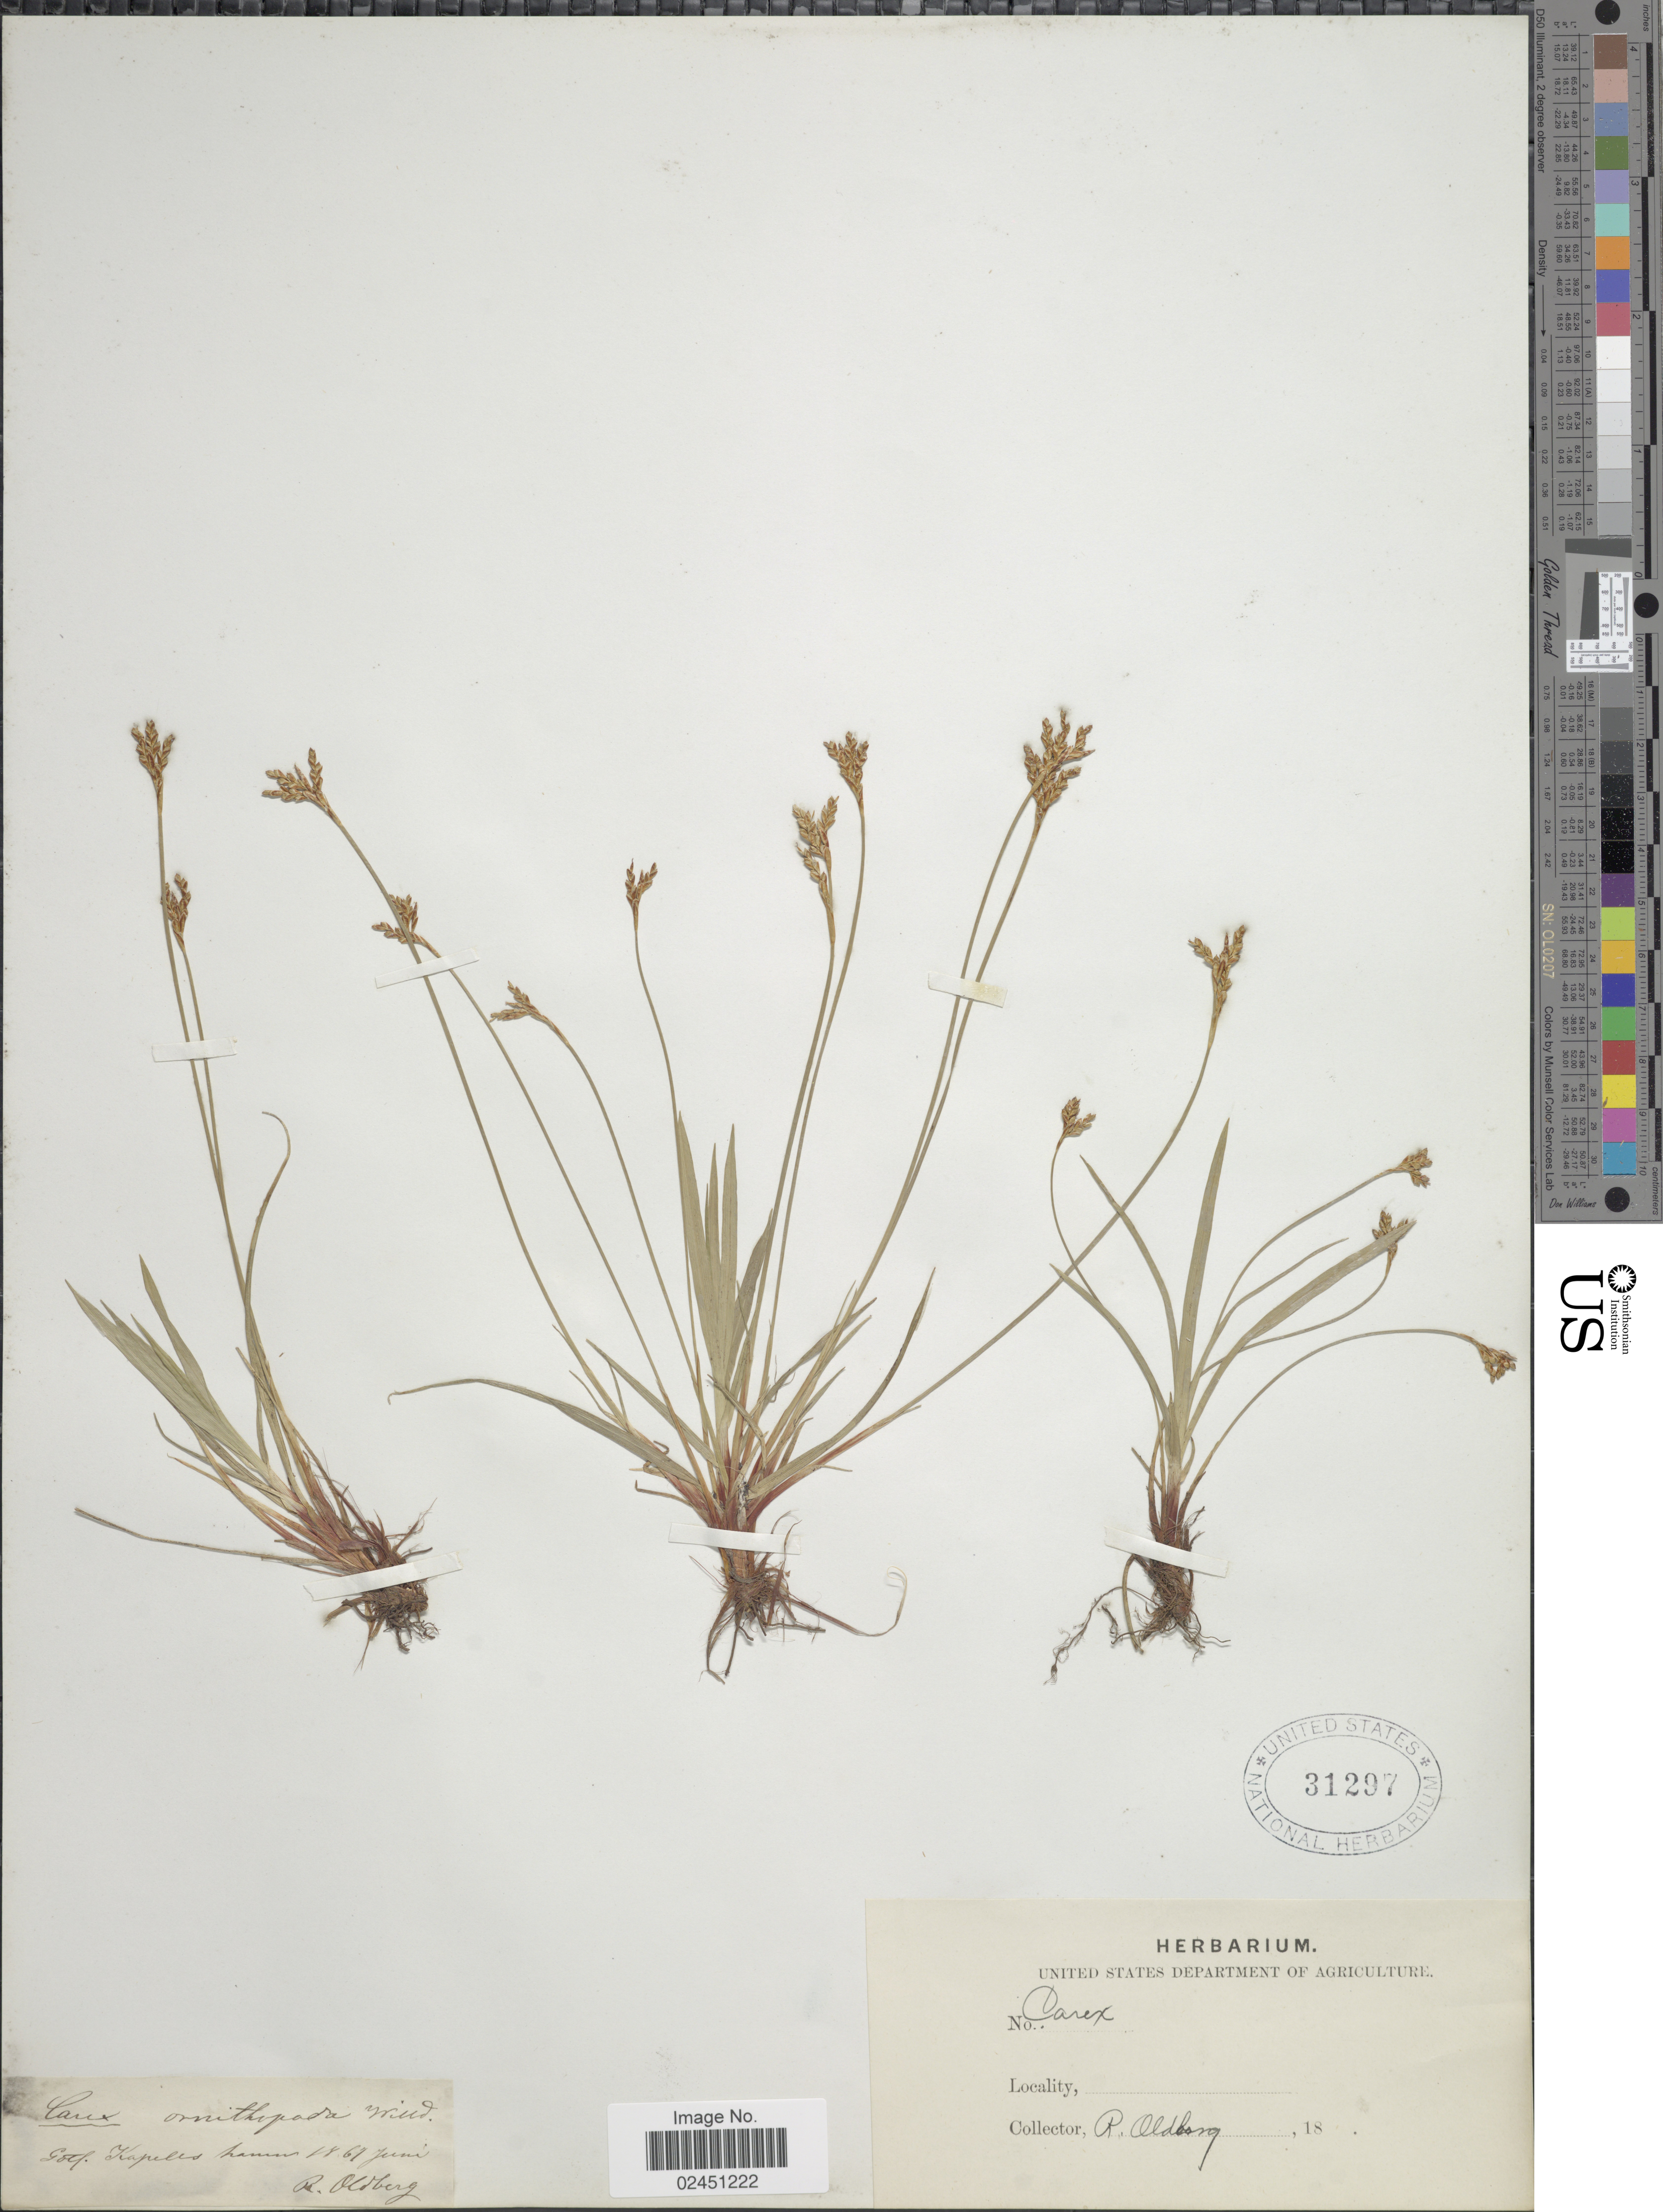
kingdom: Plantae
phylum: Tracheophyta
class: Liliopsida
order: Poales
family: Cyperaceae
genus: Carex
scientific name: Carex ornithopoda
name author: Willd.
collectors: R. Oldberg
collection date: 1861-06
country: Sweden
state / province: Gotland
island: Gotland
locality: Kapelleshamn [= Kappelshamn]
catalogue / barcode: US 31297